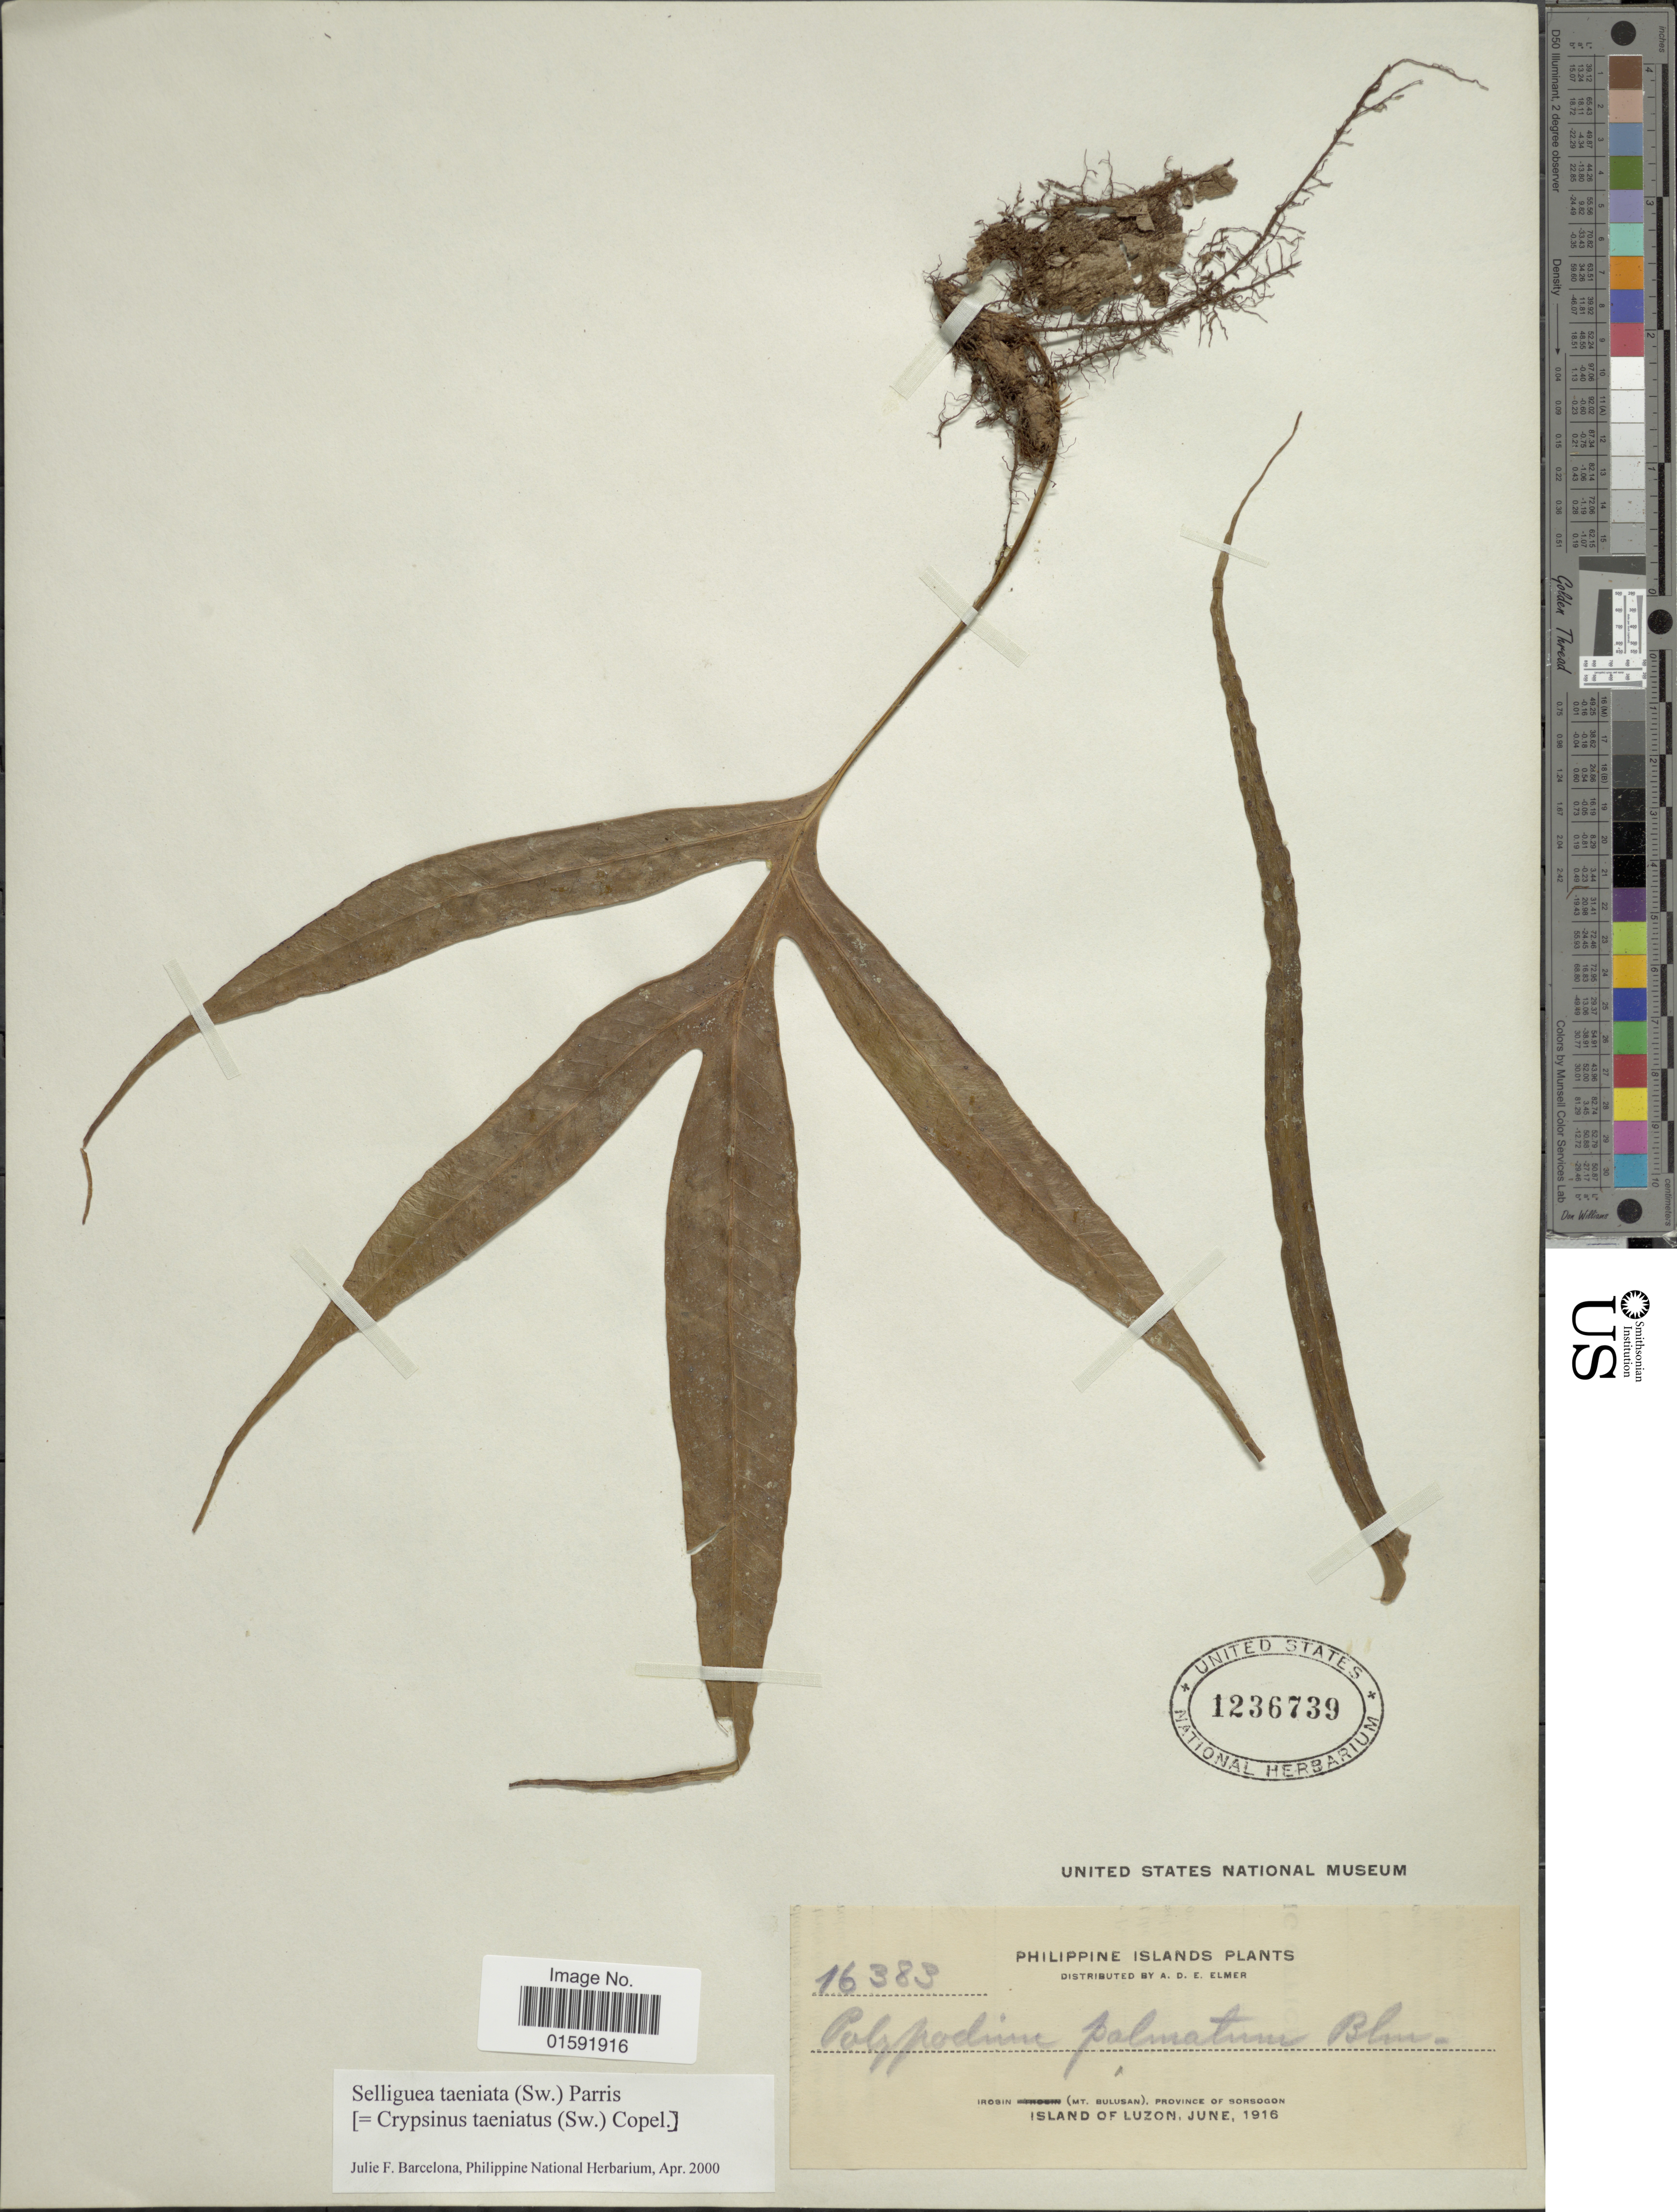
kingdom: Plantae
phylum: Tracheophyta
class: Polypodiopsida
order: Polypodiales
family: Polypodiaceae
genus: Selliguea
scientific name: Selliguea taeniata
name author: Parris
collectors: A. D. E. Elmer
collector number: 16383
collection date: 1916-06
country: Philippines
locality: Irosin (Mt. Bulusan), Province of Sorsogon, Island of Luzon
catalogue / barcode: US 1236739